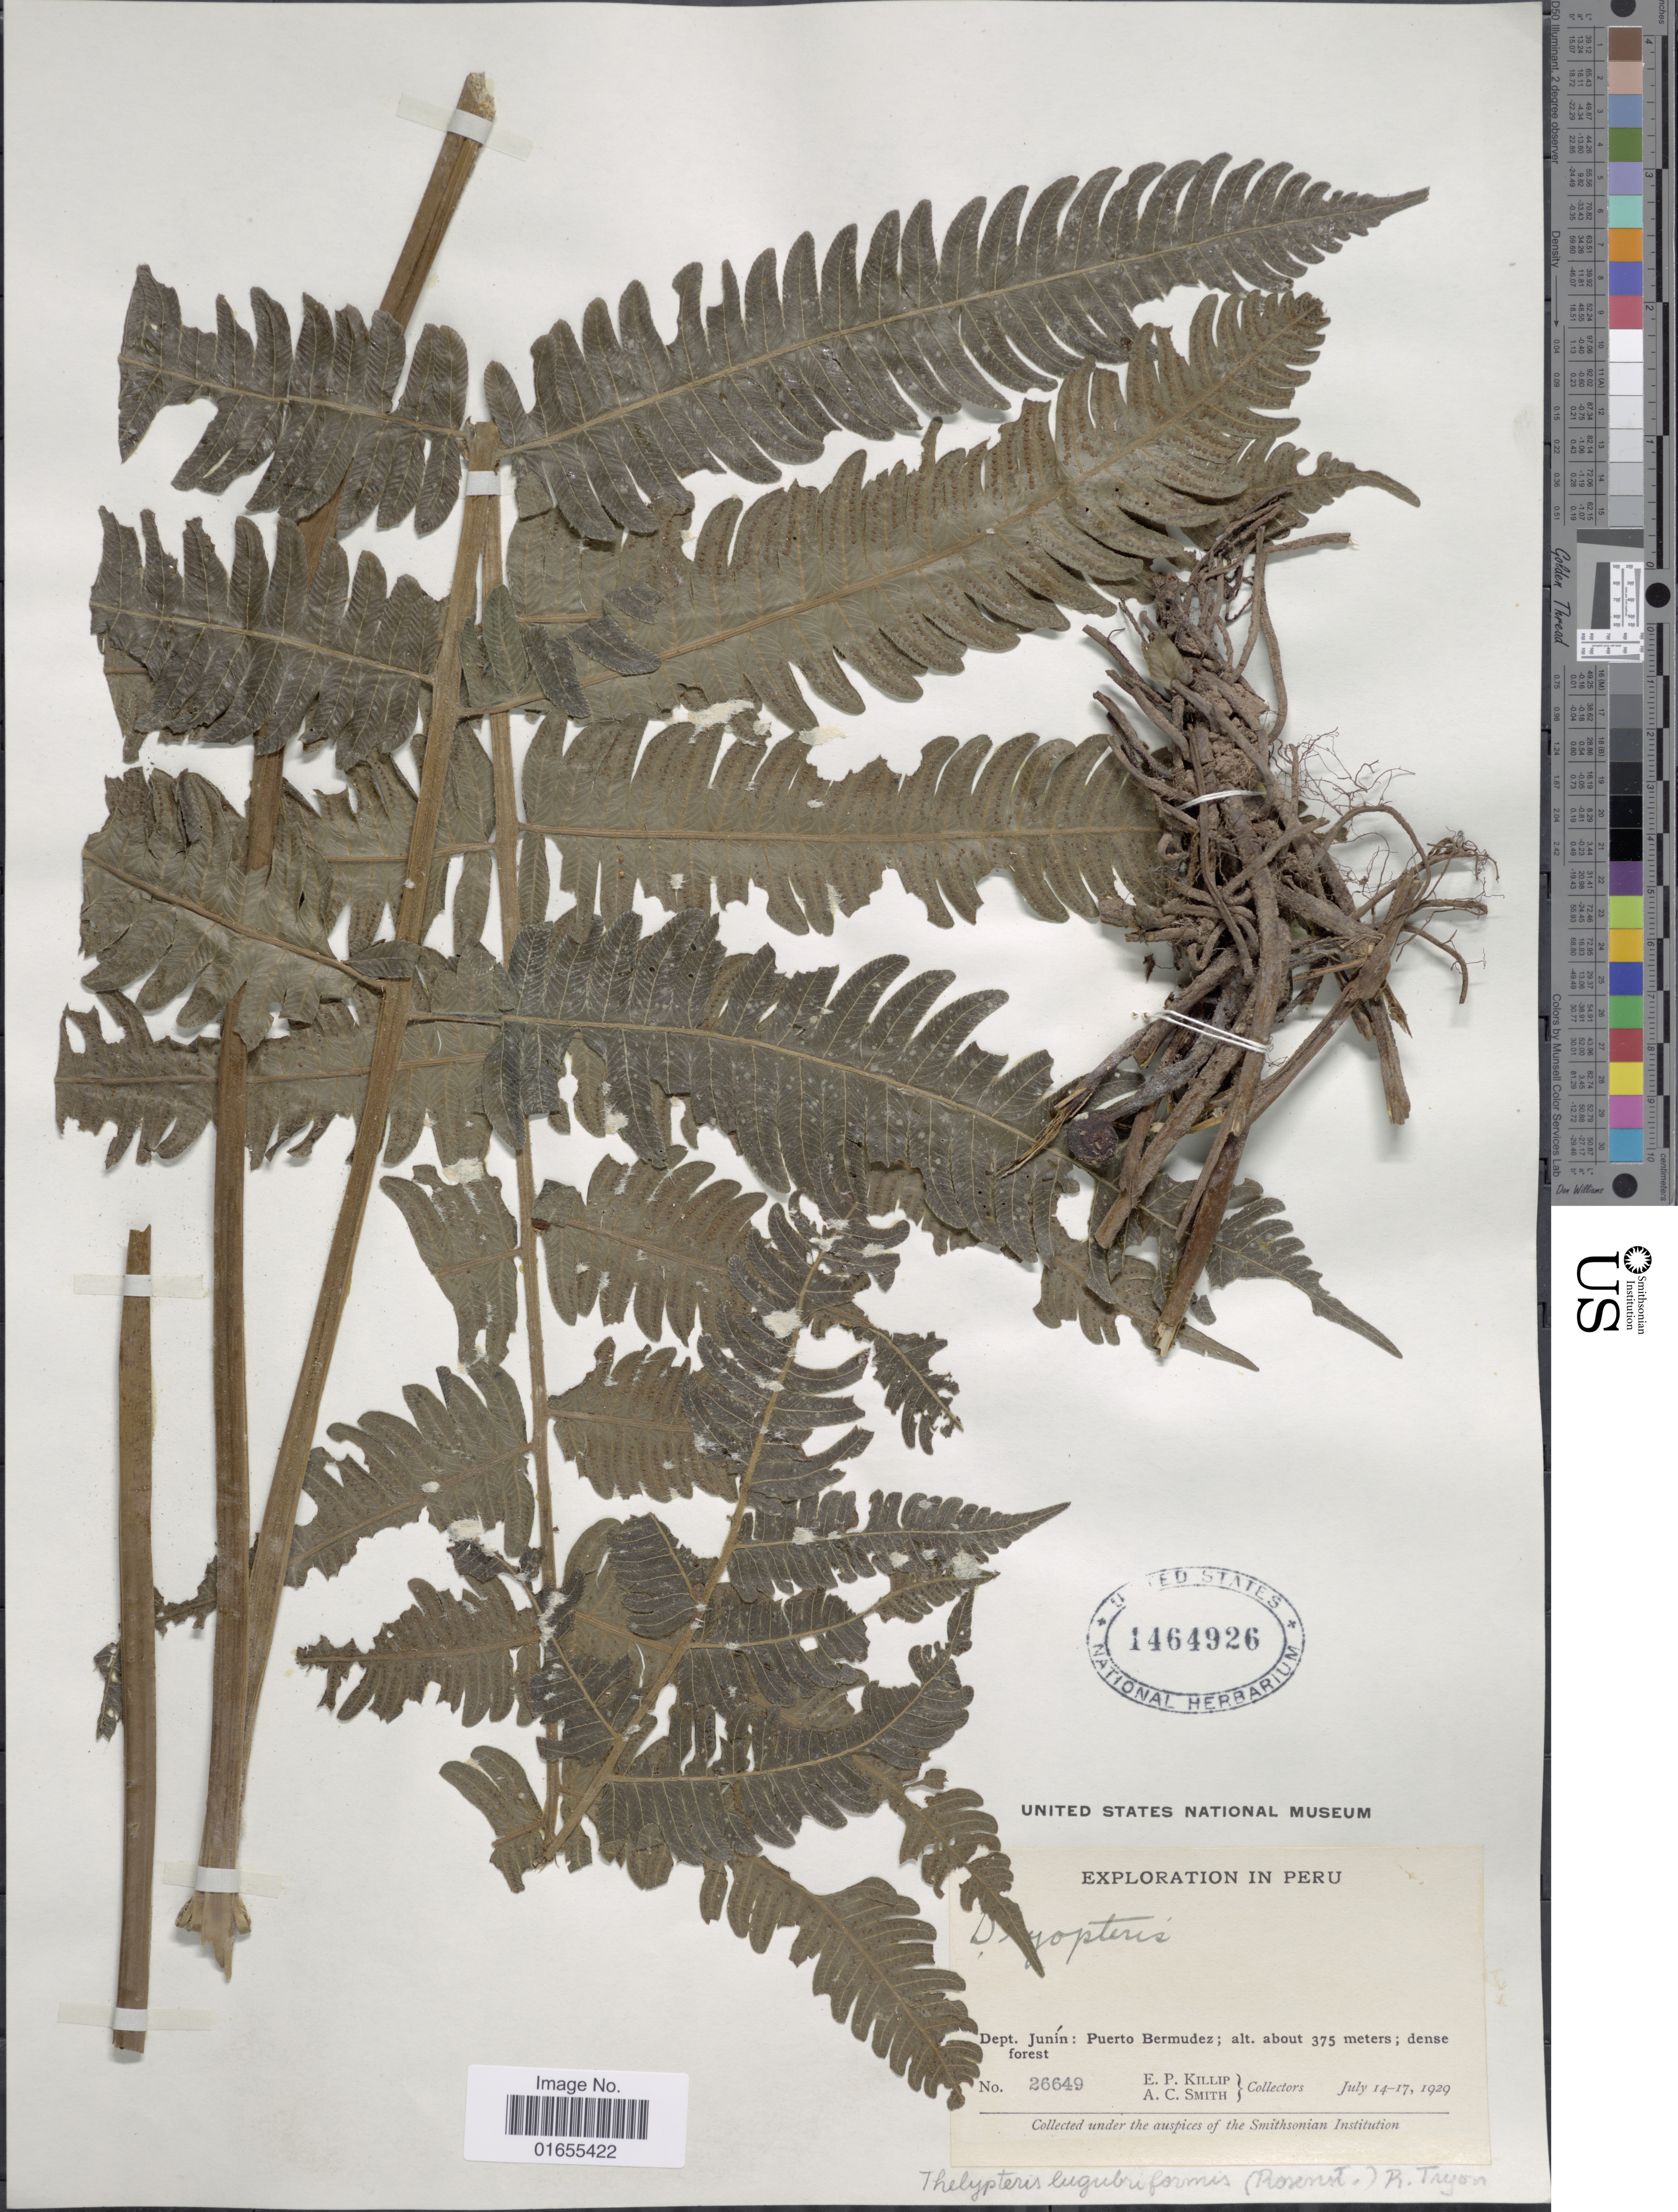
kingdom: Plantae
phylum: Tracheophyta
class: Polypodiopsida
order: Polypodiales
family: Thelypteridaceae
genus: Goniopteris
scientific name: Goniopteris lugubriformis (Rosenst.) comb. nov., ined 2015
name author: (Rosenst.)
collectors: E. P. Killip & A. C. Smith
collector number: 26649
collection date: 1929-07-14/1929-07-17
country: Peru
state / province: Junín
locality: Puerto Bermudez, dense forest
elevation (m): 375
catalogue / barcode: US 1464926